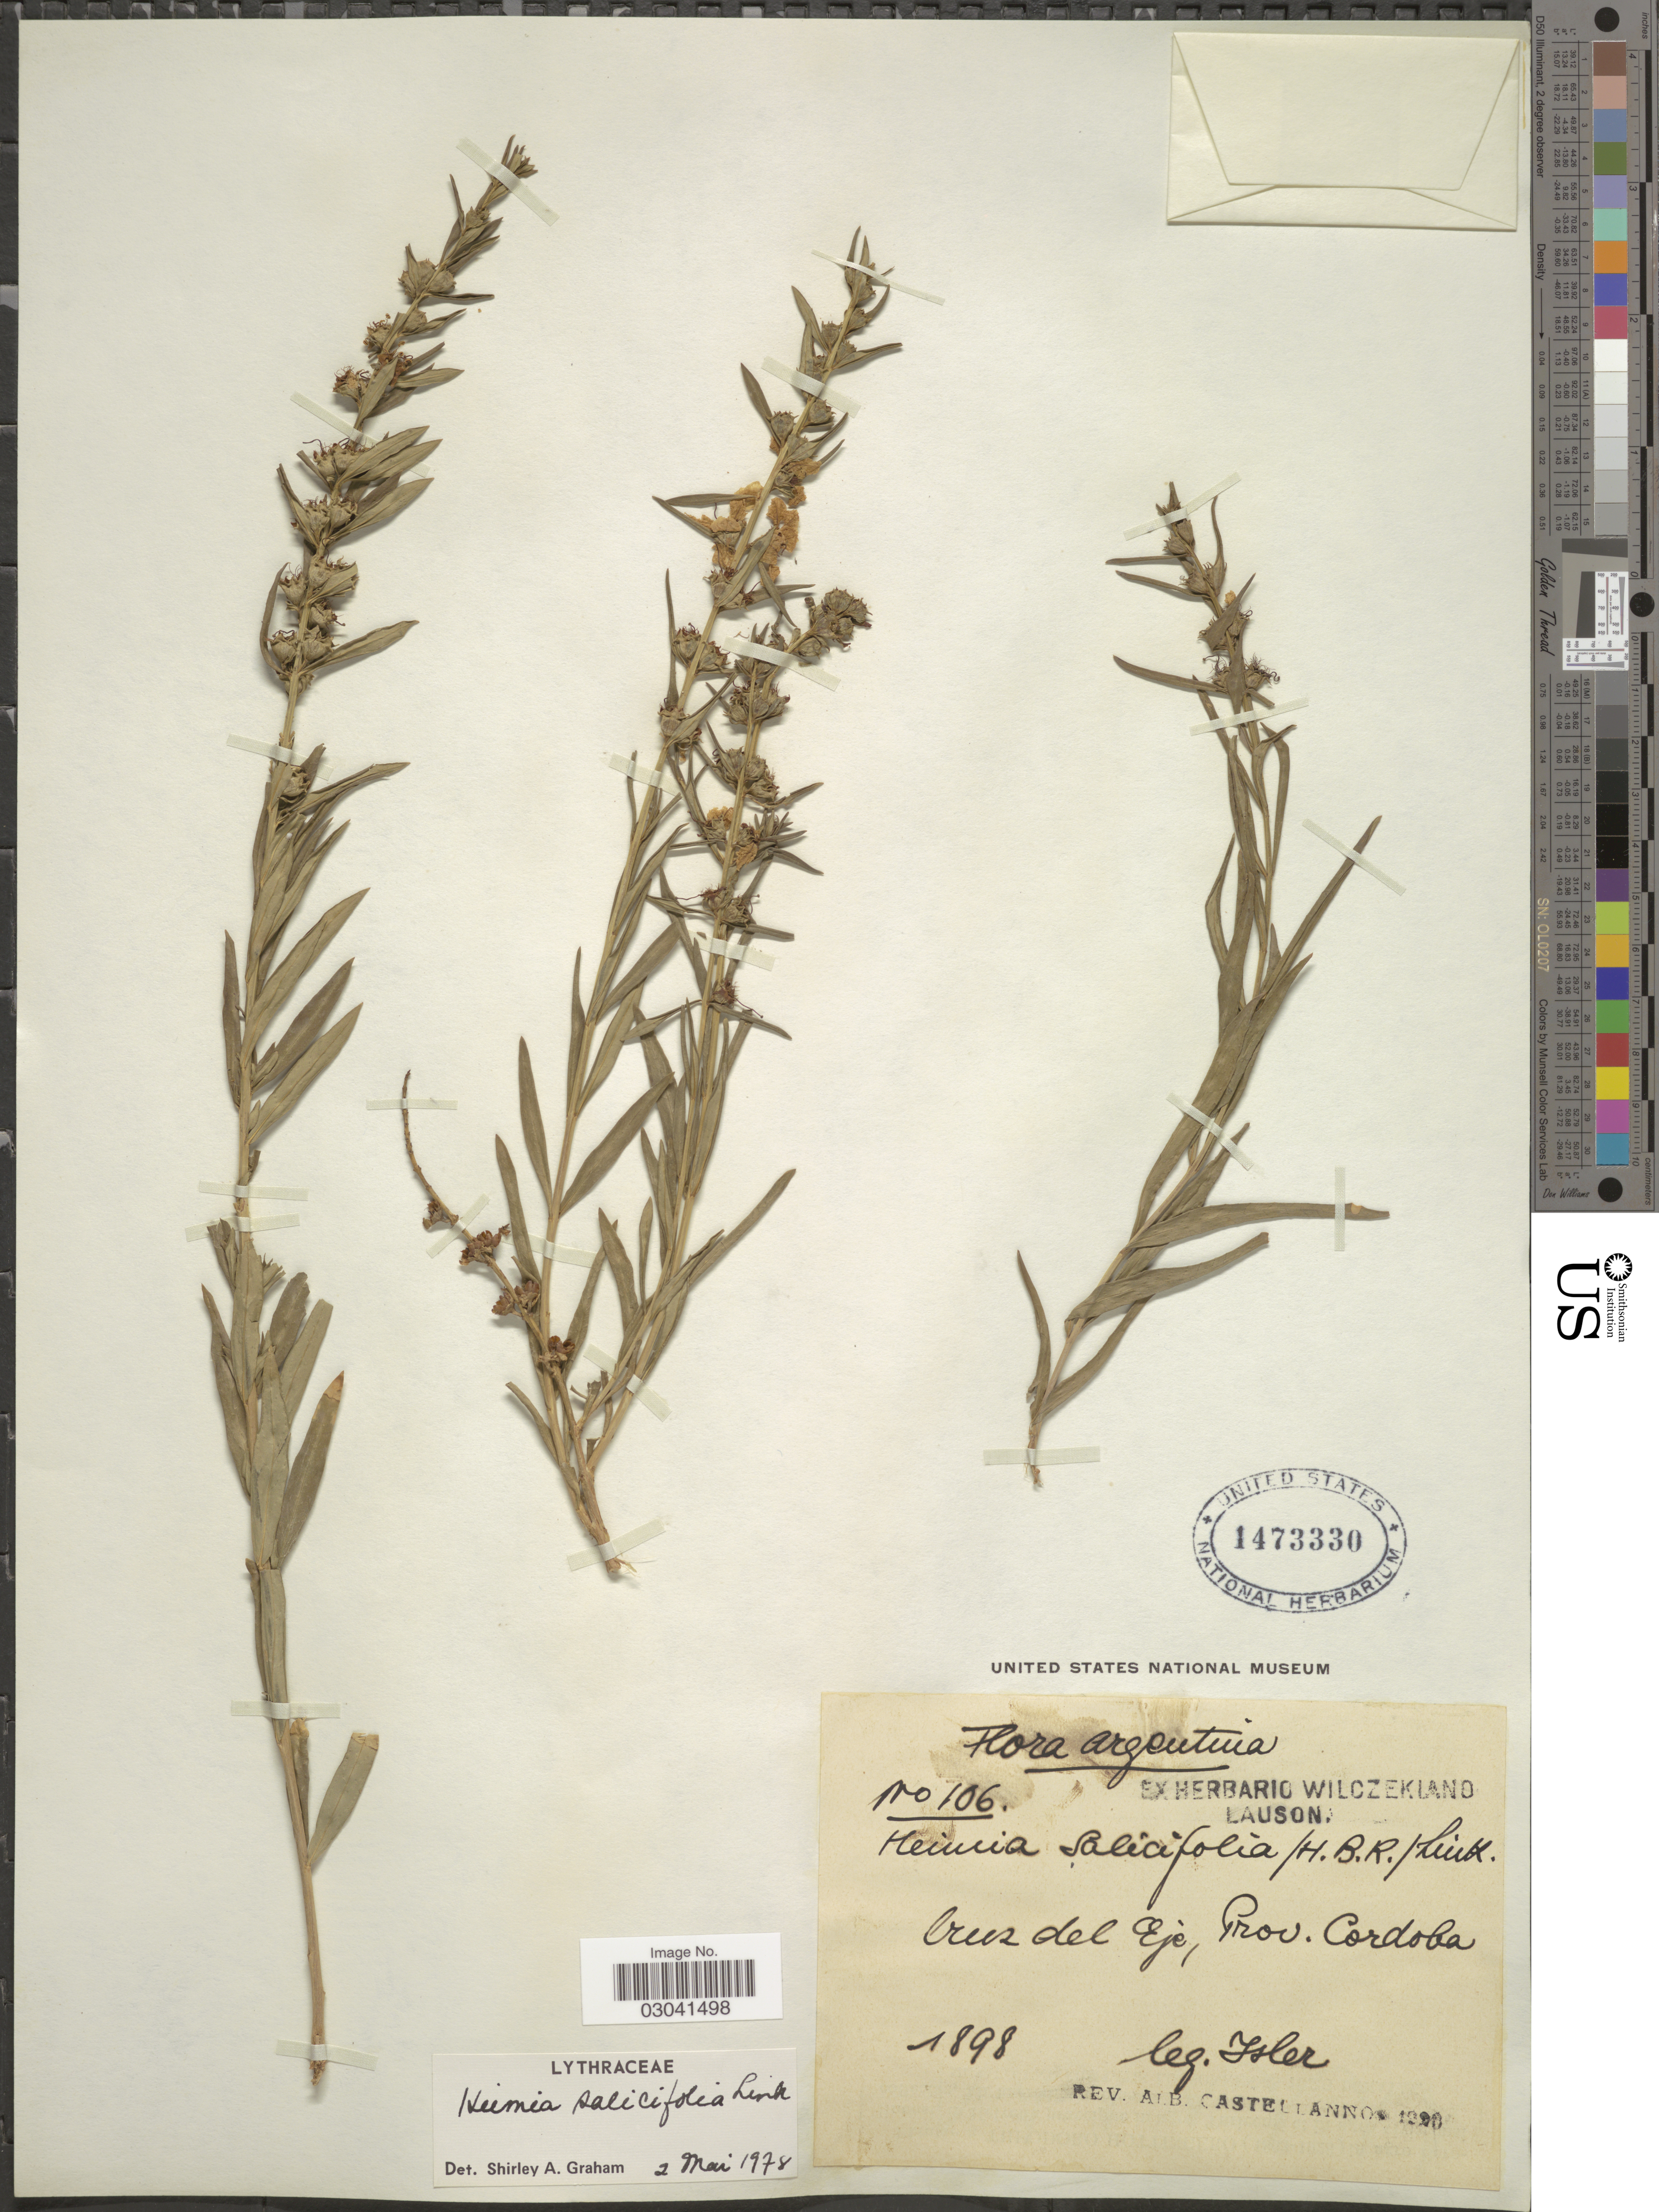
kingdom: Plantae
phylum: Tracheophyta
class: Magnoliopsida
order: Myrtales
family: Lythraceae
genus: Heimia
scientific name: Heimia salicifolia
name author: Link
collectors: -. Isler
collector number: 106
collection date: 1898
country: Argentina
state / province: Cordoba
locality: Crus del Eje.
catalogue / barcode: US 1473330